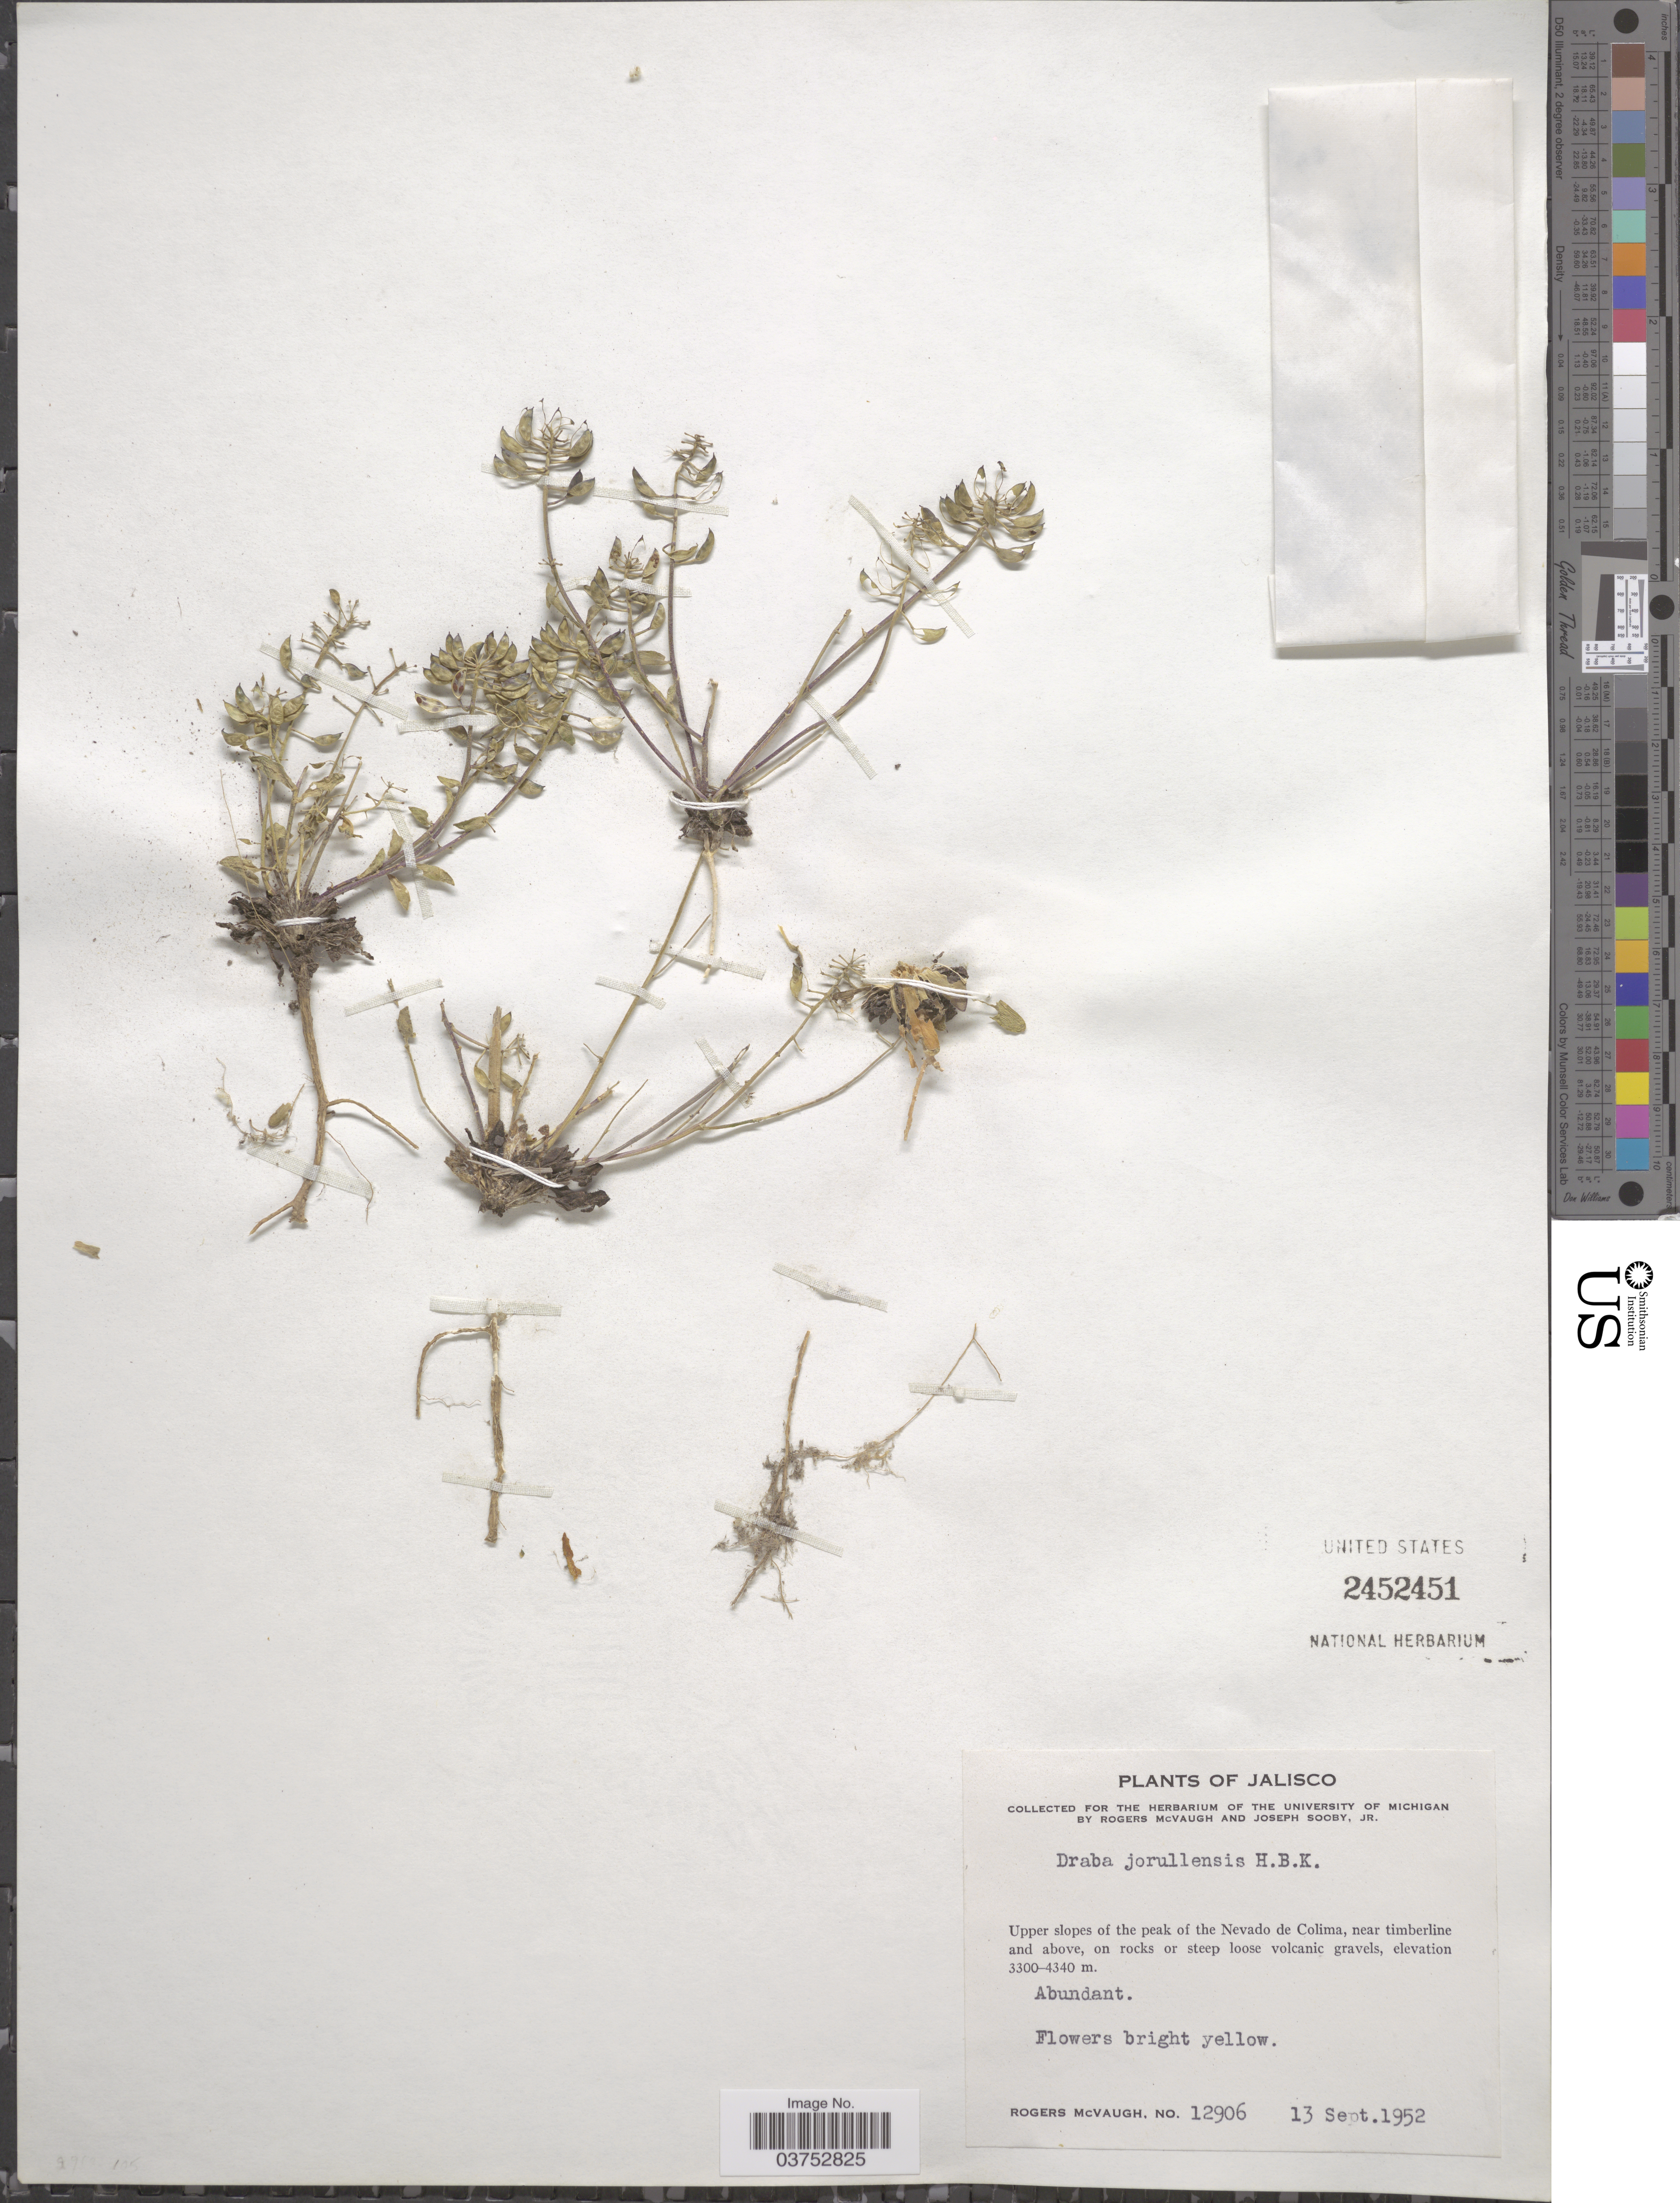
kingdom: Plantae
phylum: Tracheophyta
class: Magnoliopsida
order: Brassicales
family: Brassicaceae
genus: Draba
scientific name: Draba jorullensis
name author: Kunth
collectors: R. McVaugh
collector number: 12906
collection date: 1952-09-13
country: Mexico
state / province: Jalisco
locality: Upper slopes of the peak of the Nevado de Colima, near timberline and above, on rocks or steep loose volcanic gravels.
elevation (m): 3300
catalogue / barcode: US 2452451